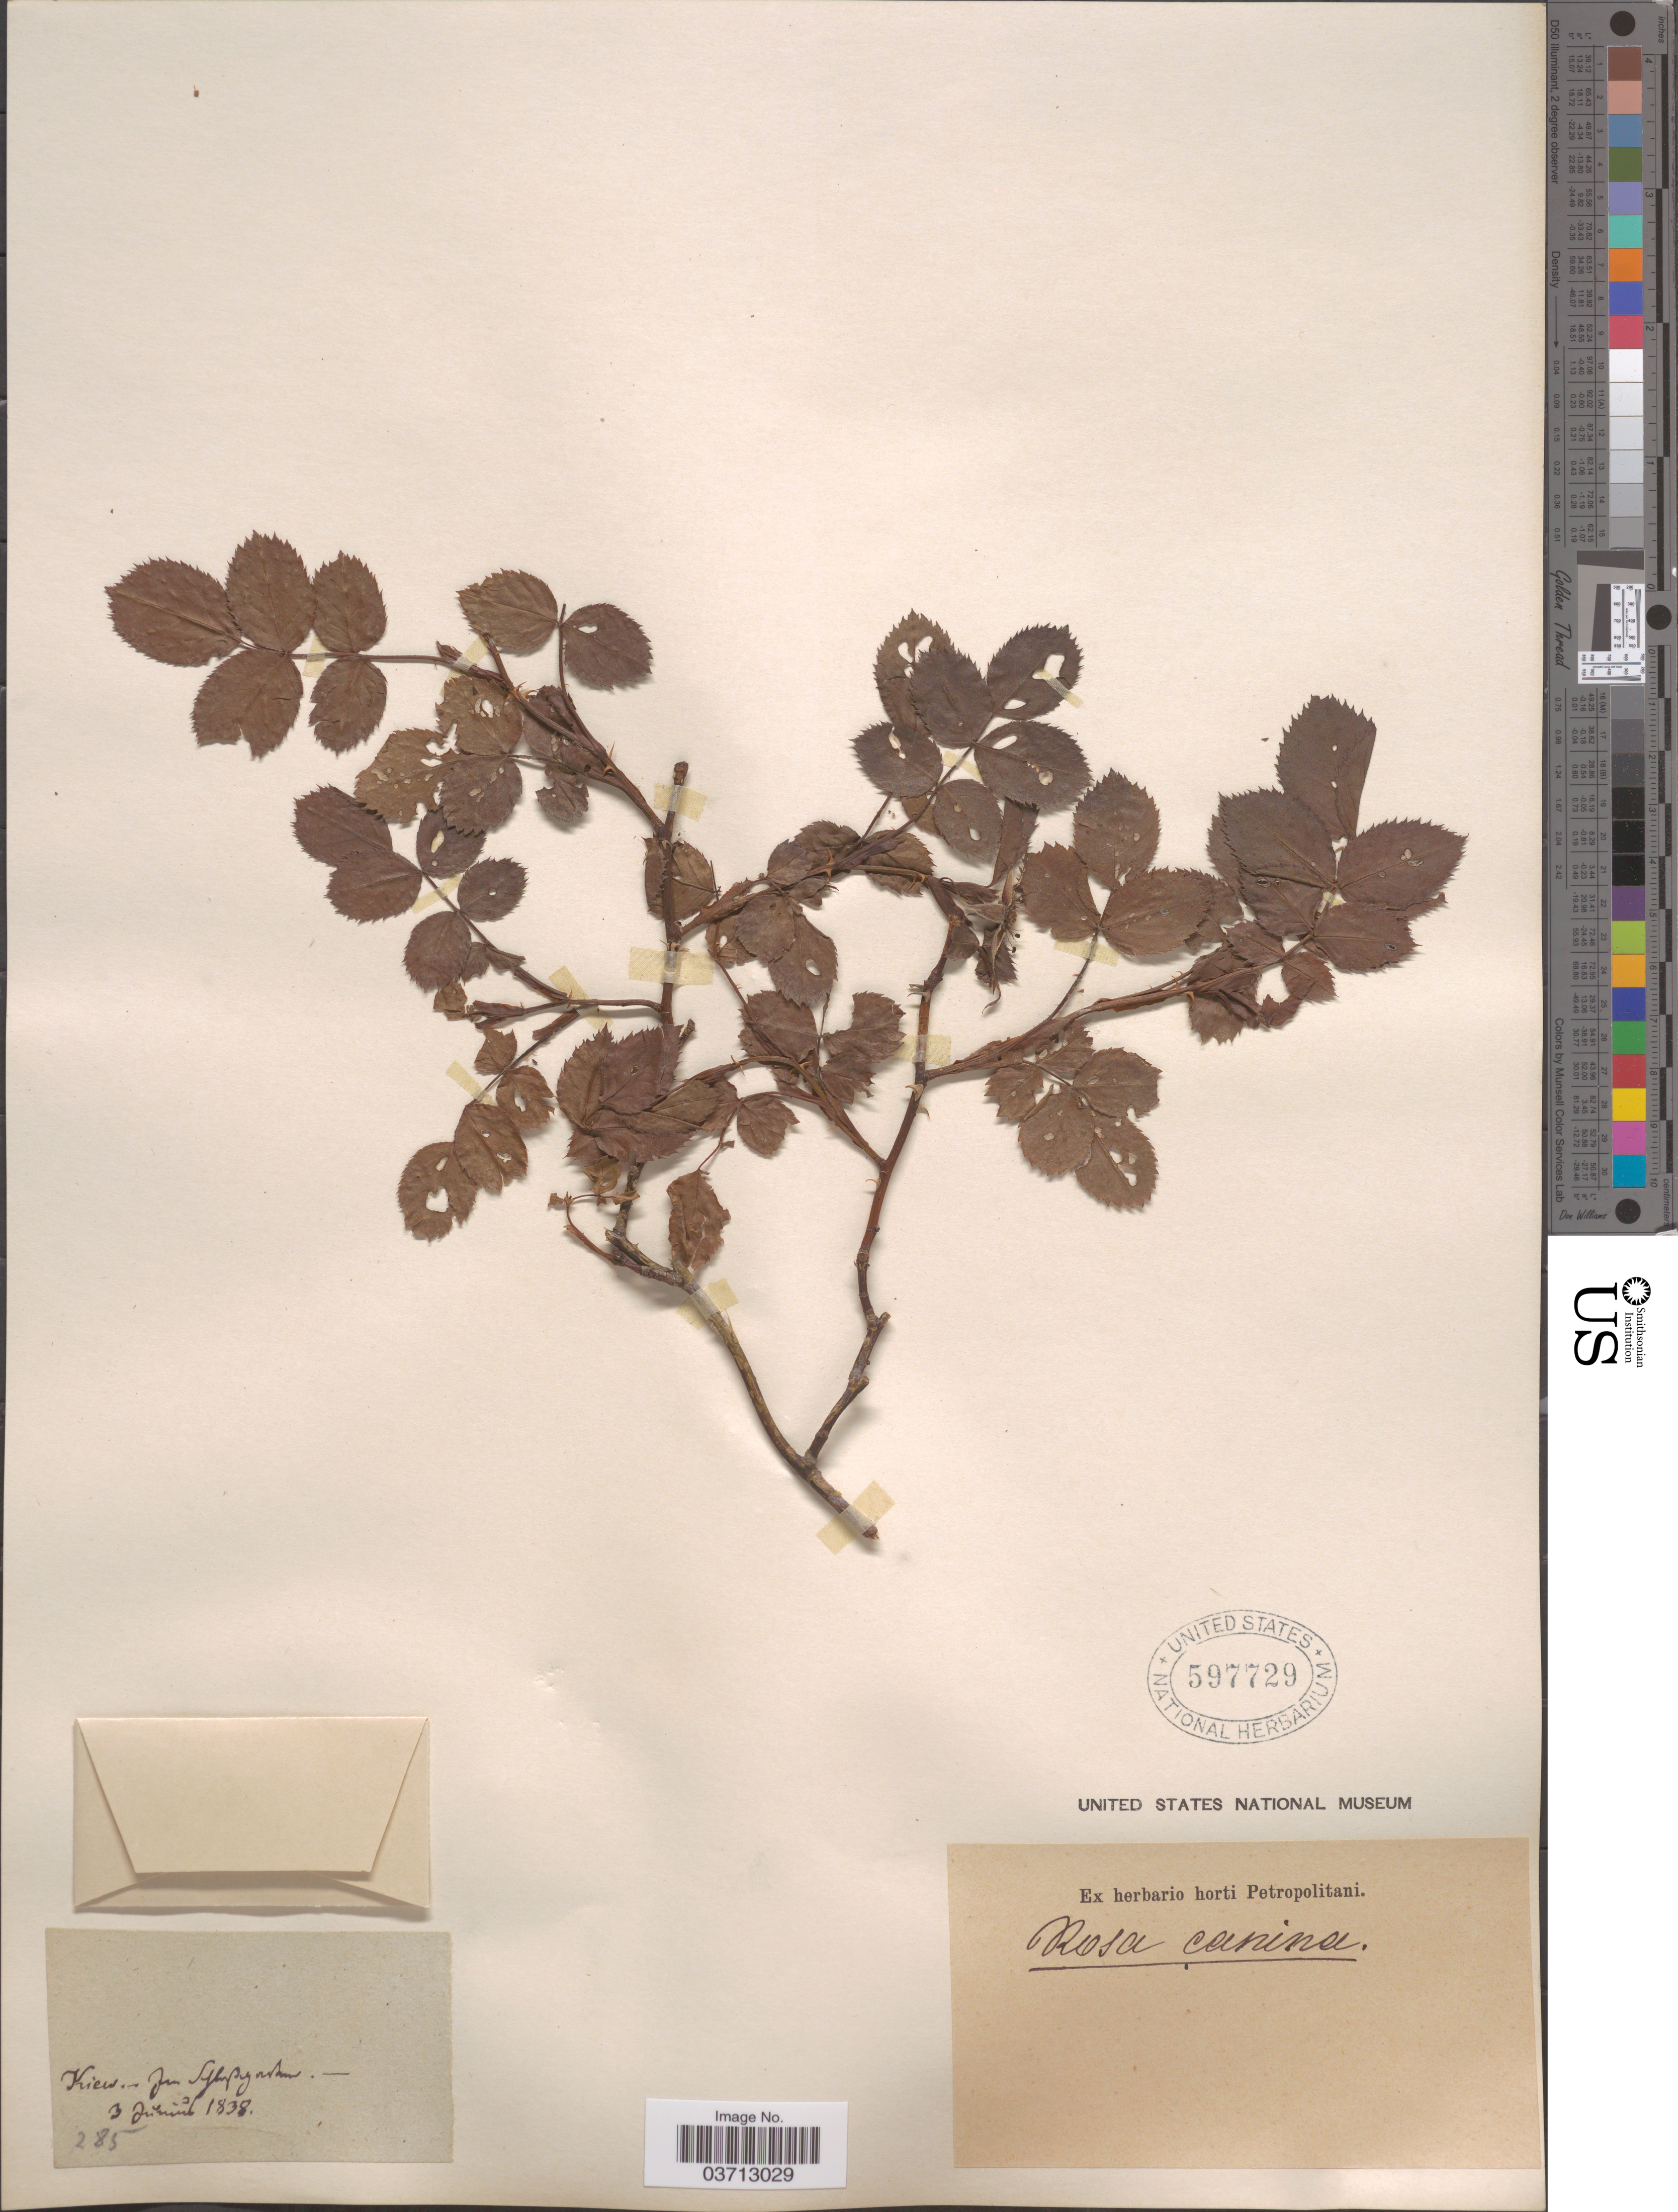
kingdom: Plantae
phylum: Tracheophyta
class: Magnoliopsida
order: Rosales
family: Rosaceae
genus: Rosa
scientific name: Rosa canina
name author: L.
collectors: ex herb. horti Petropolitani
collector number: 285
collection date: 1838-06-03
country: Ukraine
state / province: Kiev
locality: Kiew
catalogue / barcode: US 597729